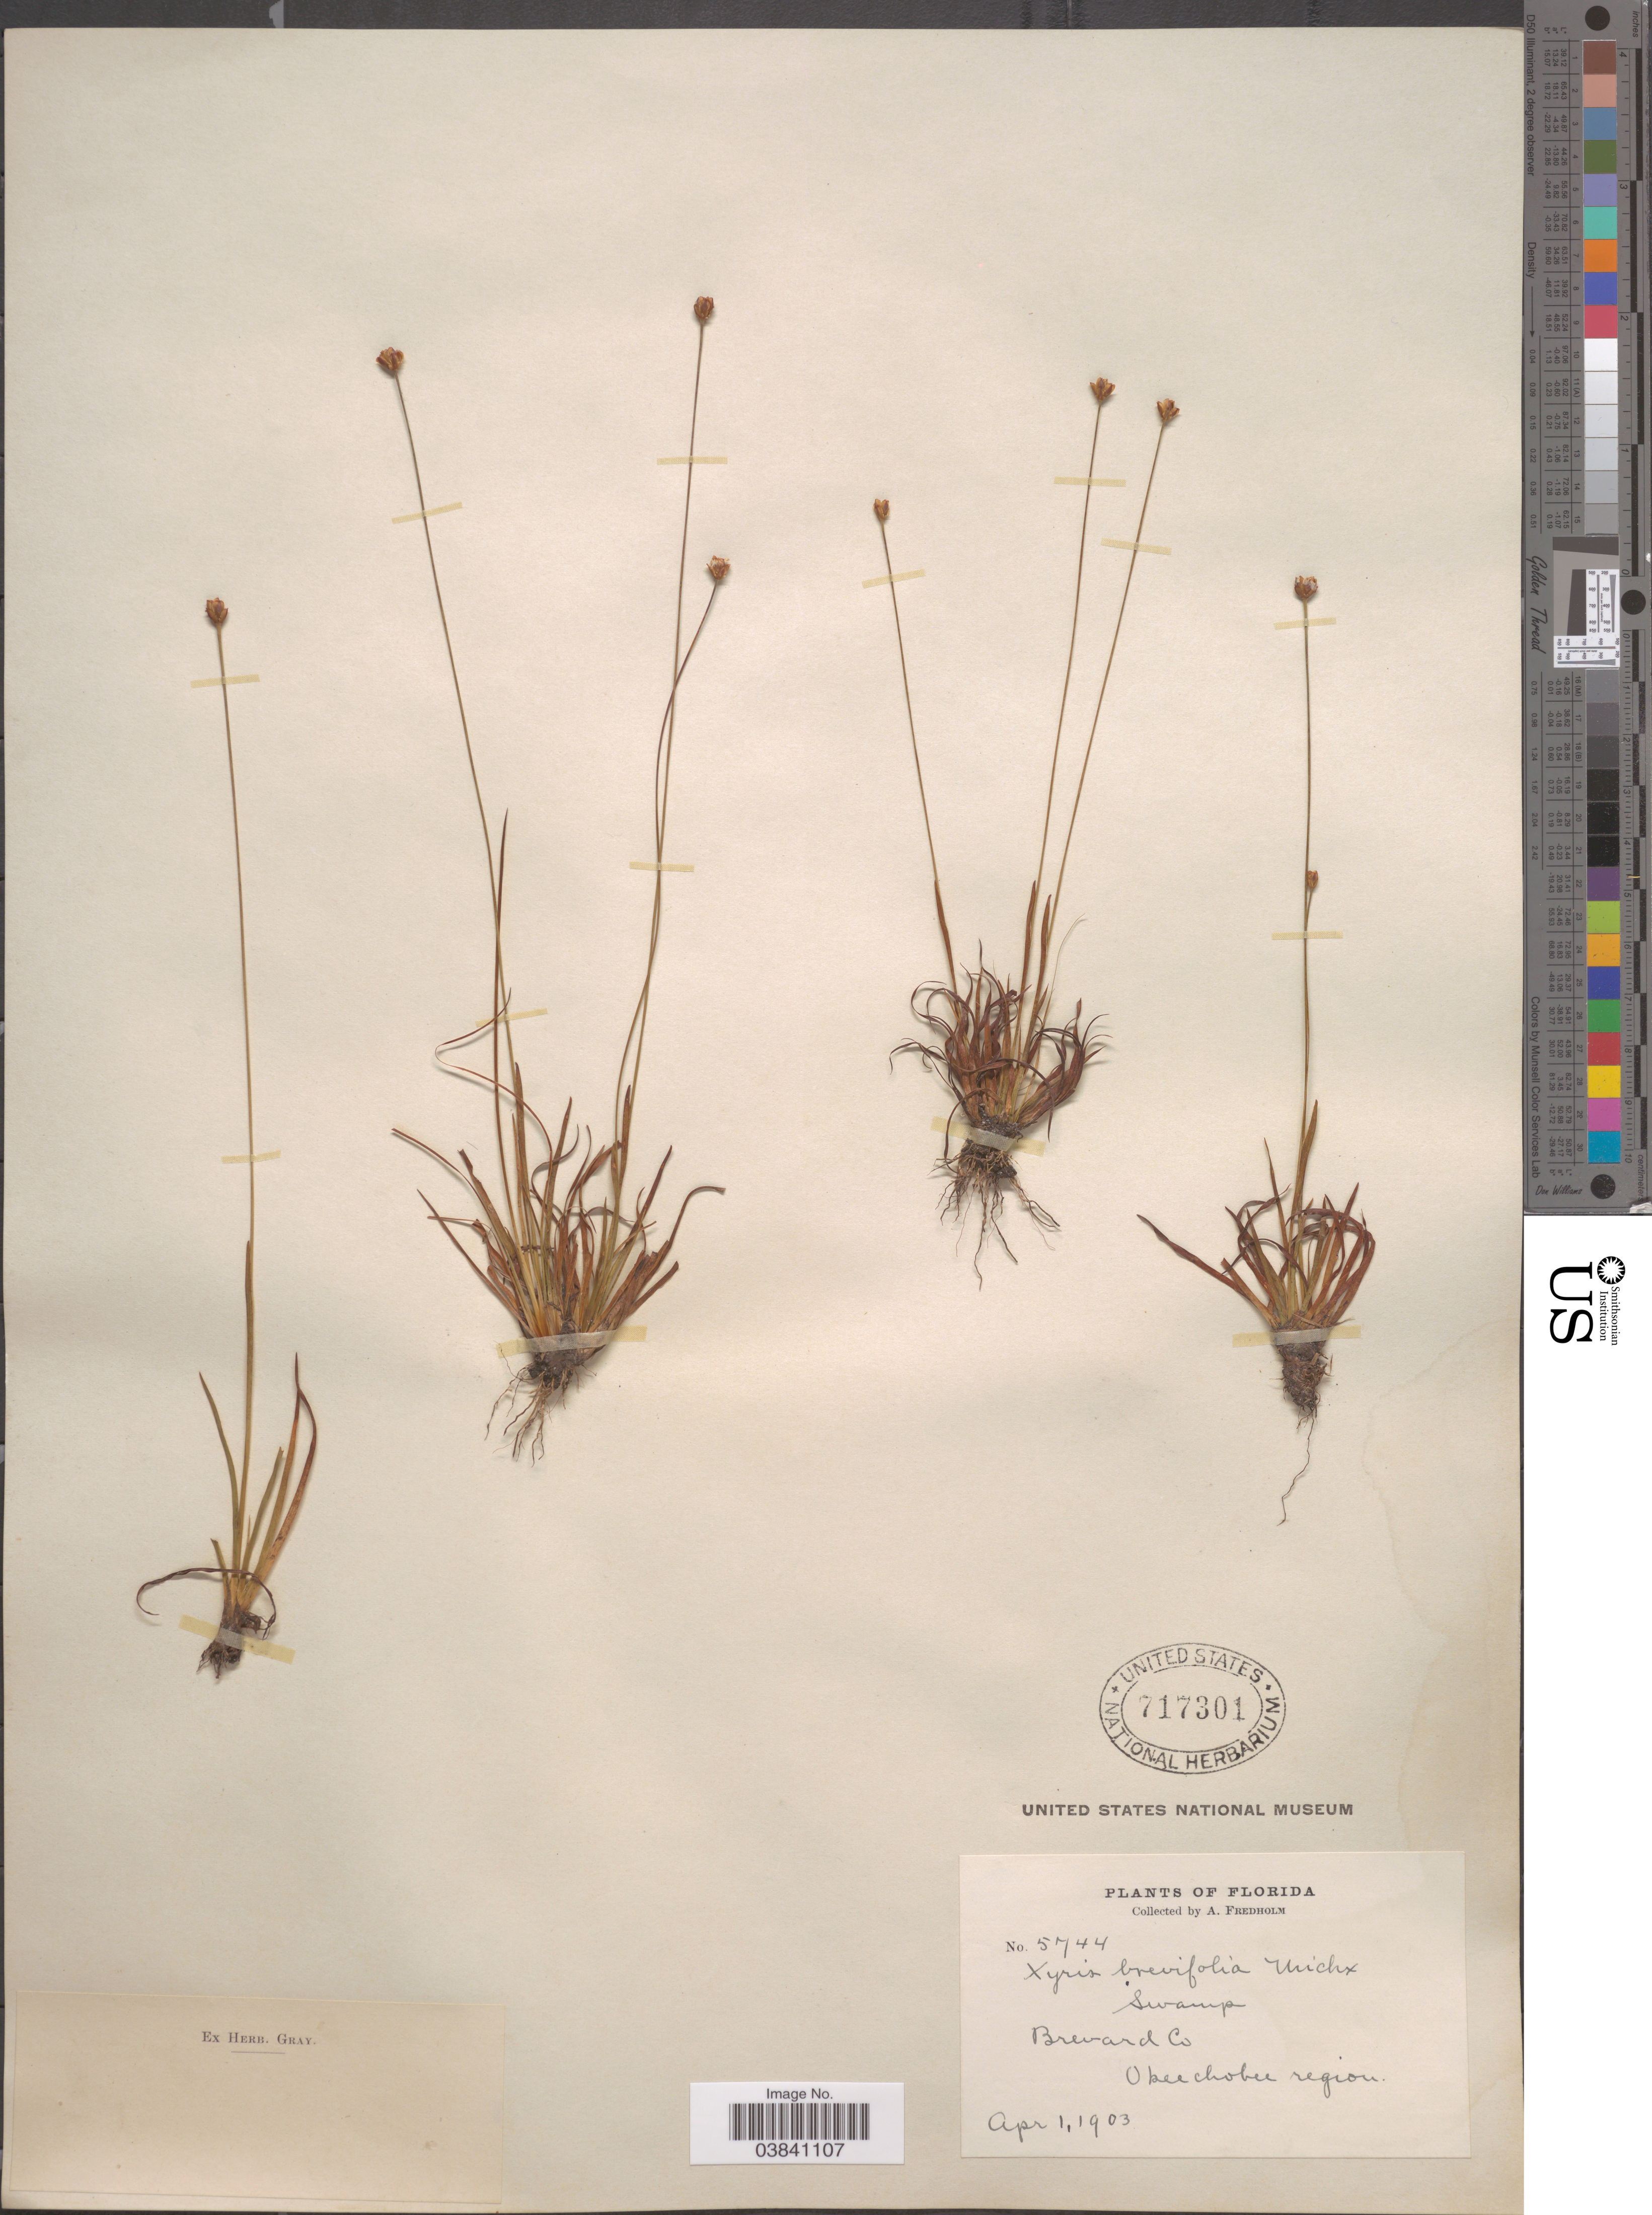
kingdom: Plantae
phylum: Tracheophyta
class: Liliopsida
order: Poales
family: Xyridaceae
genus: Xyris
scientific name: Xyris brevifolia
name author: Michx.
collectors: A. Fredholm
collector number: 5744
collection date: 1903-04-01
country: United States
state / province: Florida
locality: Brevard Co. Okeechobee region.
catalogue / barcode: US 717301